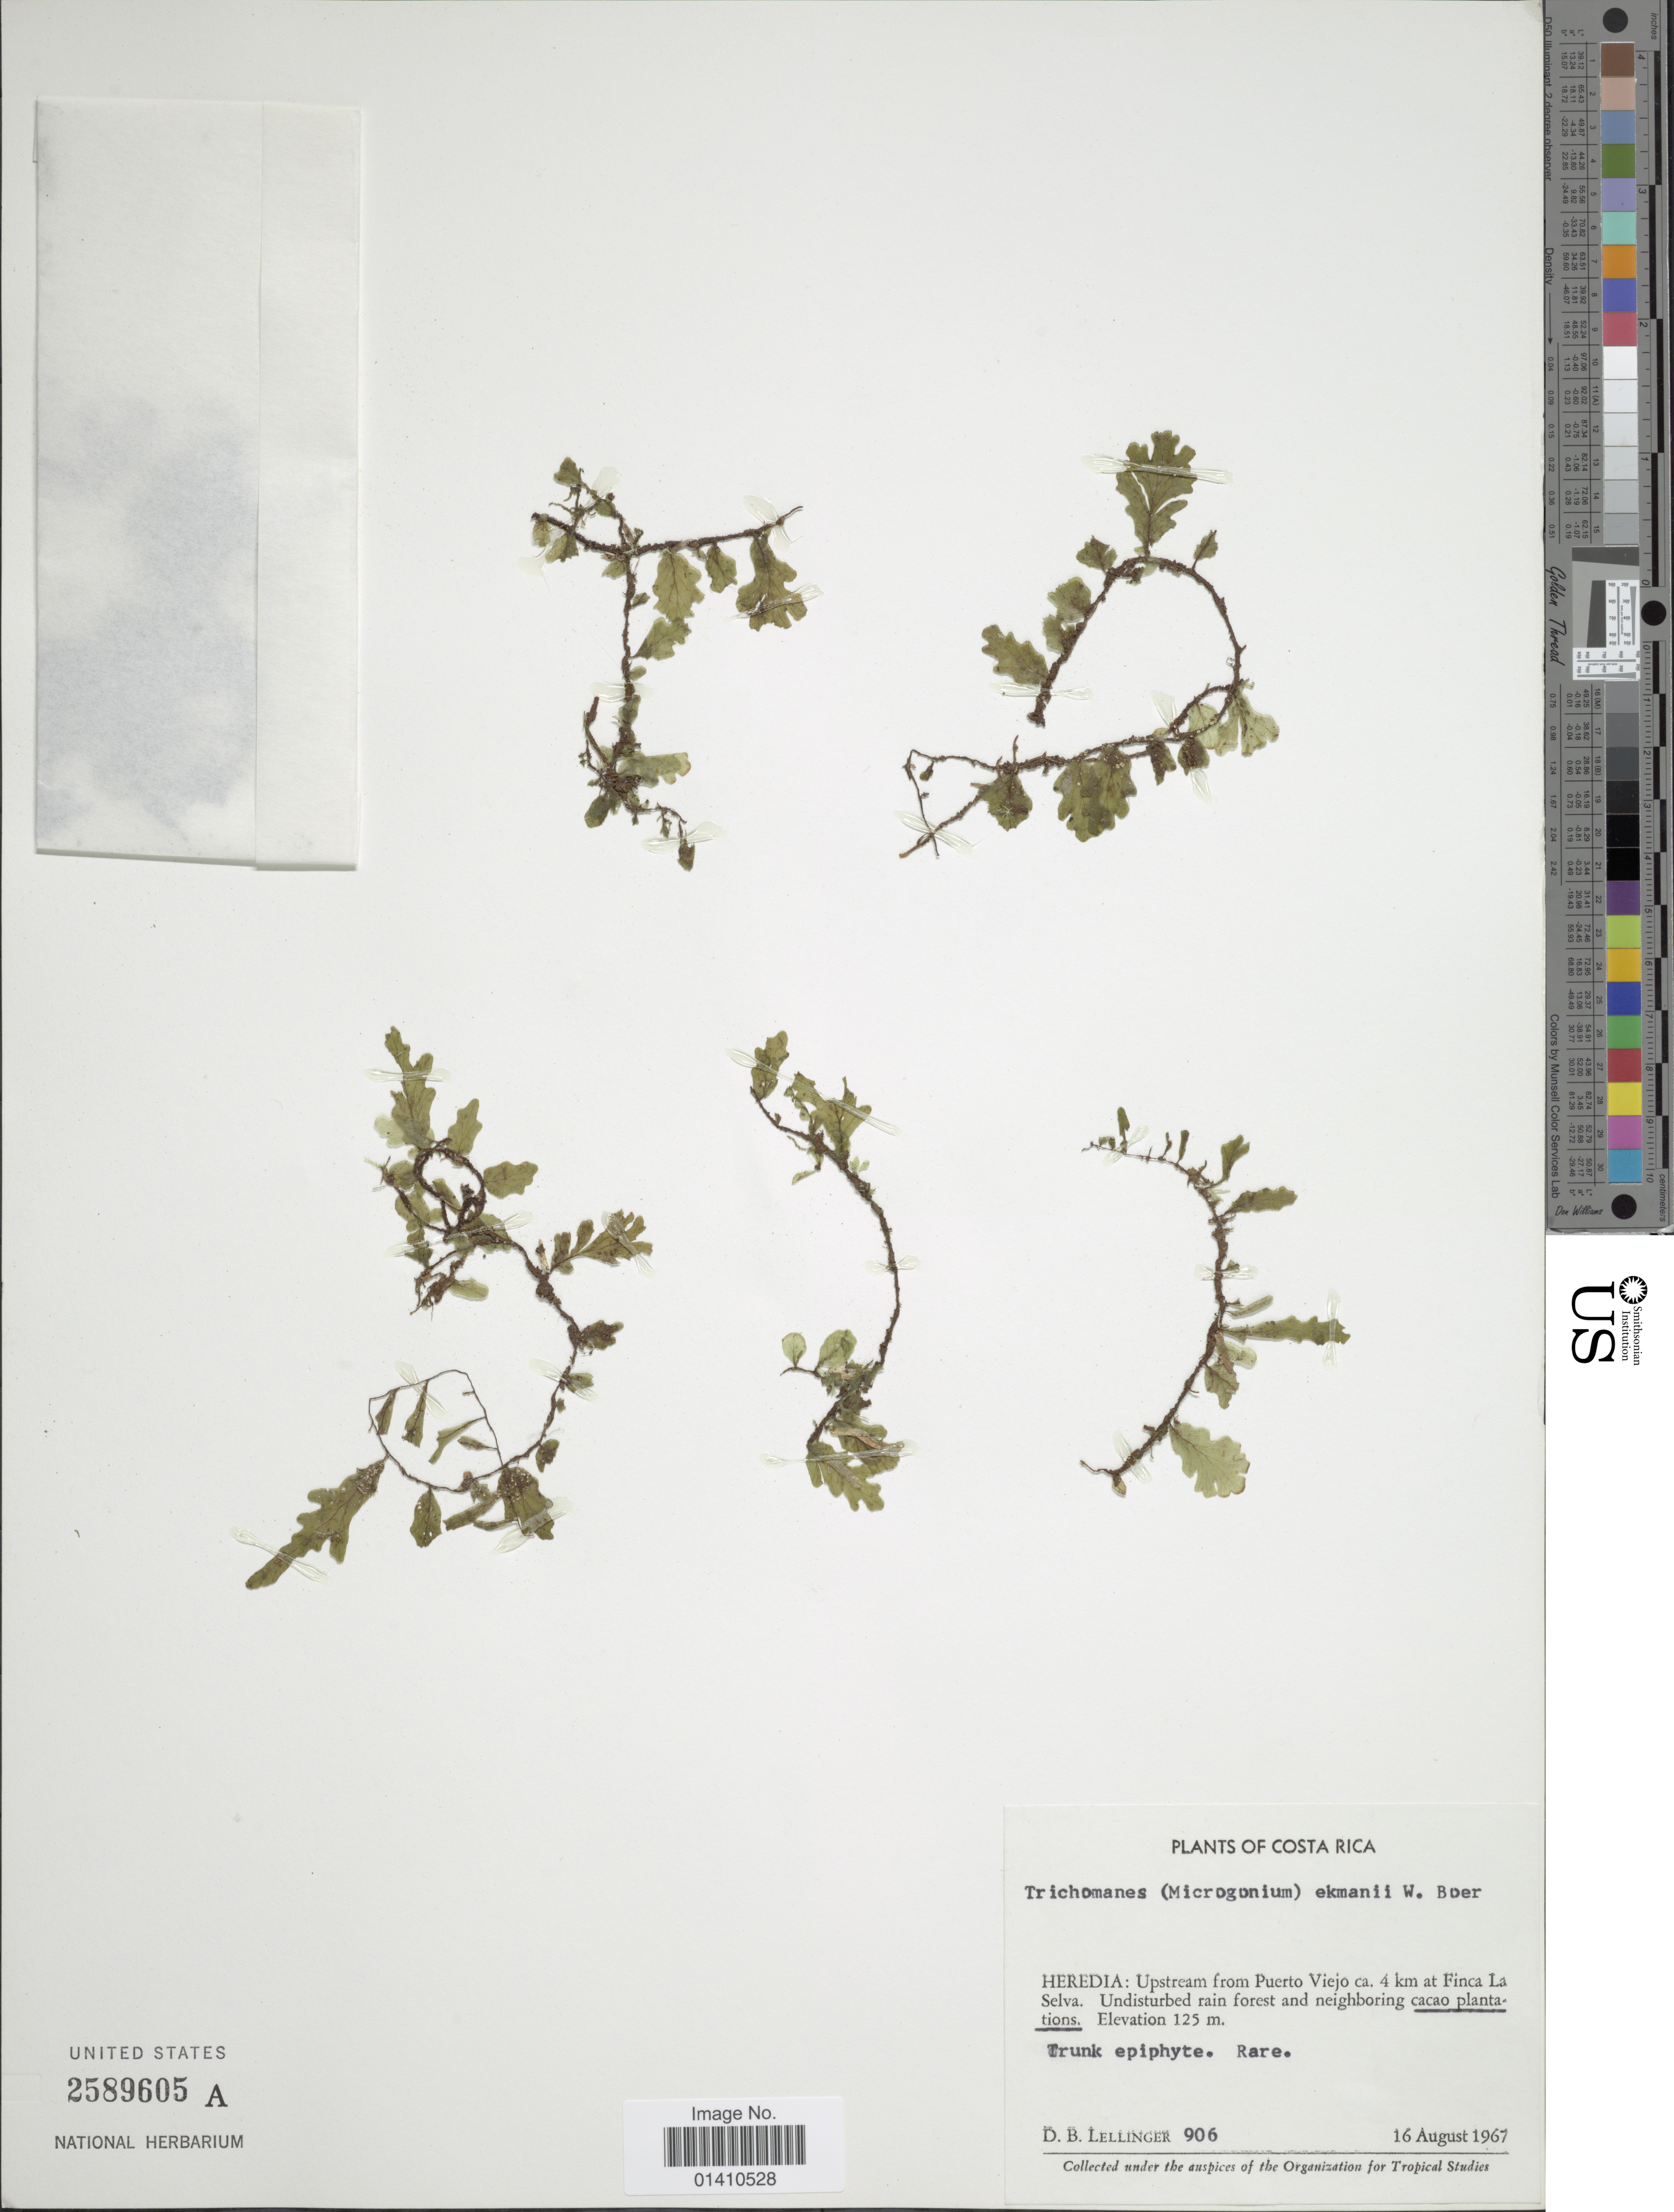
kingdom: Plantae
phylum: Tracheophyta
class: Polypodiopsida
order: Hymenophyllales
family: Hymenophyllaceae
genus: Didymoglossum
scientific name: Didymoglossum ekmanii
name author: (Wess. Boer) Ebihara & Dubuisson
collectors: D. B. Lellinger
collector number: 906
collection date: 1967-08-16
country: Costa Rica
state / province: Heredia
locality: Upstream from Puerto Viejo, 4 km at Finca La Selva. Undistrubed rain forest and neighboring cacao plantations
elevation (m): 125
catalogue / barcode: US 2589605A